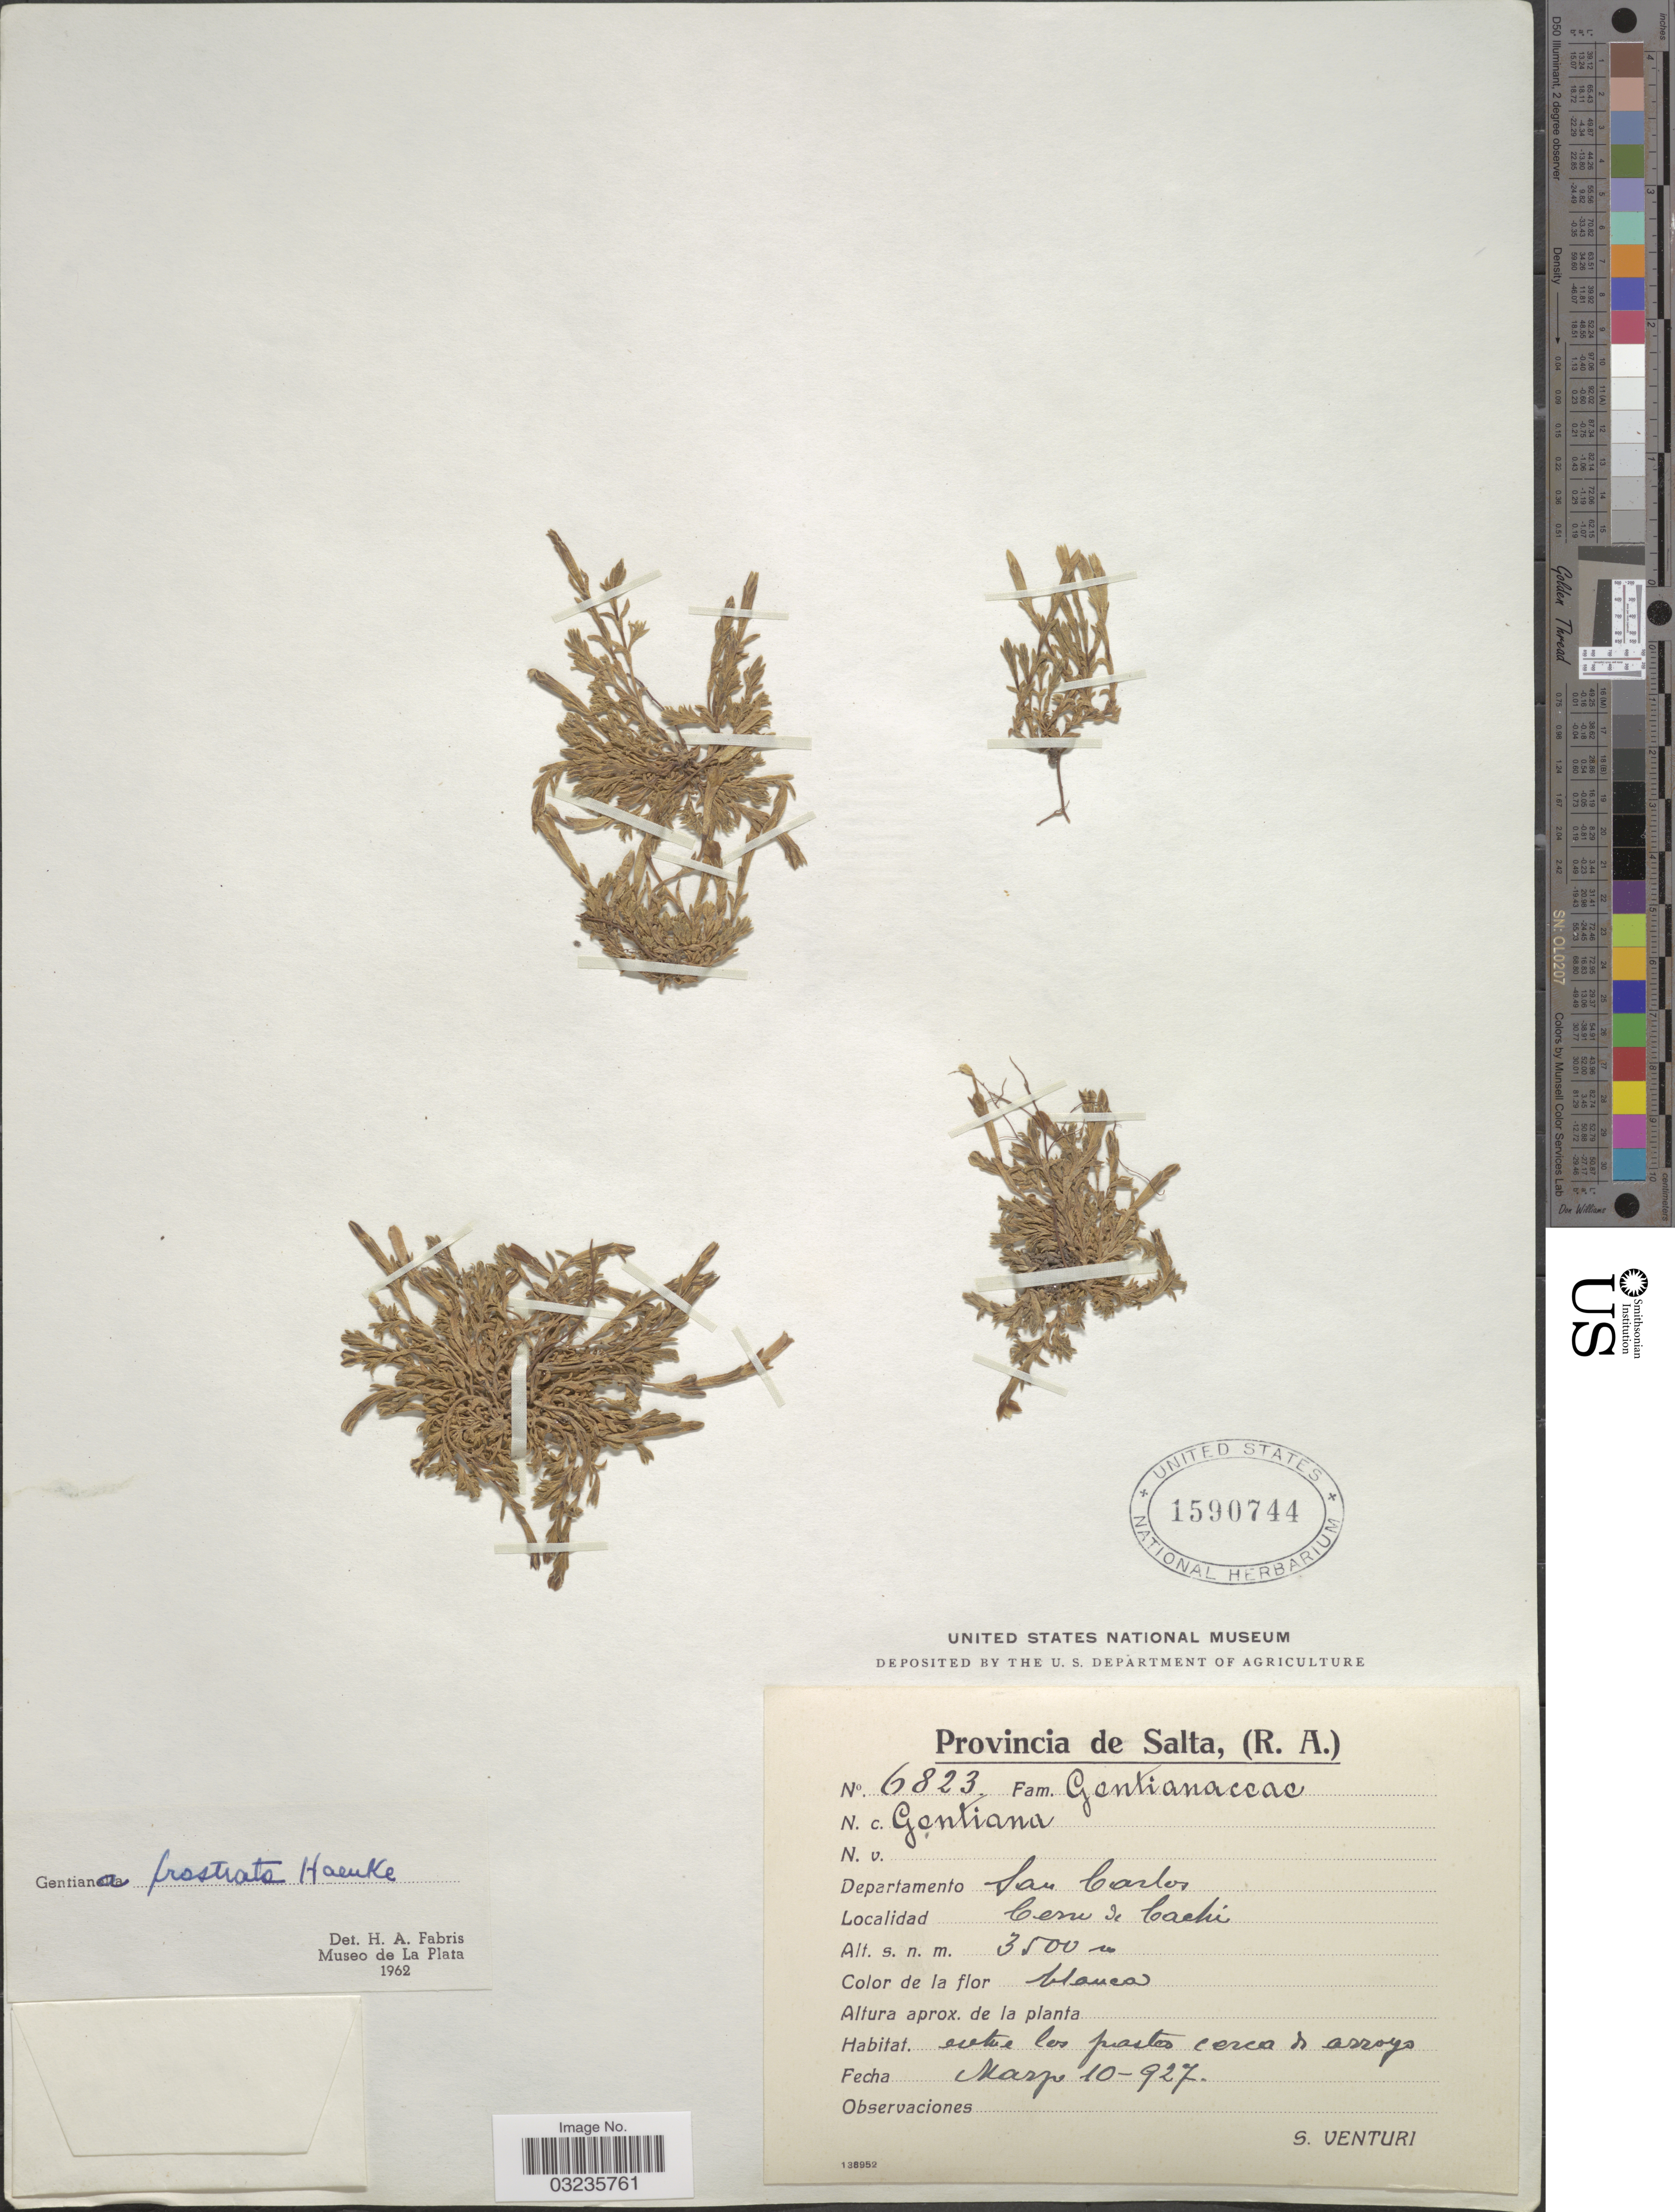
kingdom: Plantae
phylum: Tracheophyta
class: Magnoliopsida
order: Gentianales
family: Gentianaceae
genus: Gentiana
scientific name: Gentiana prostrata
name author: Haenke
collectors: S. Venturi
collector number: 6823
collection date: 1927-03-10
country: Argentina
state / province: Salta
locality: Departamento San Carlos. Cerro de Cachi.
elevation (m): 3500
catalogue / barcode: US 1590744